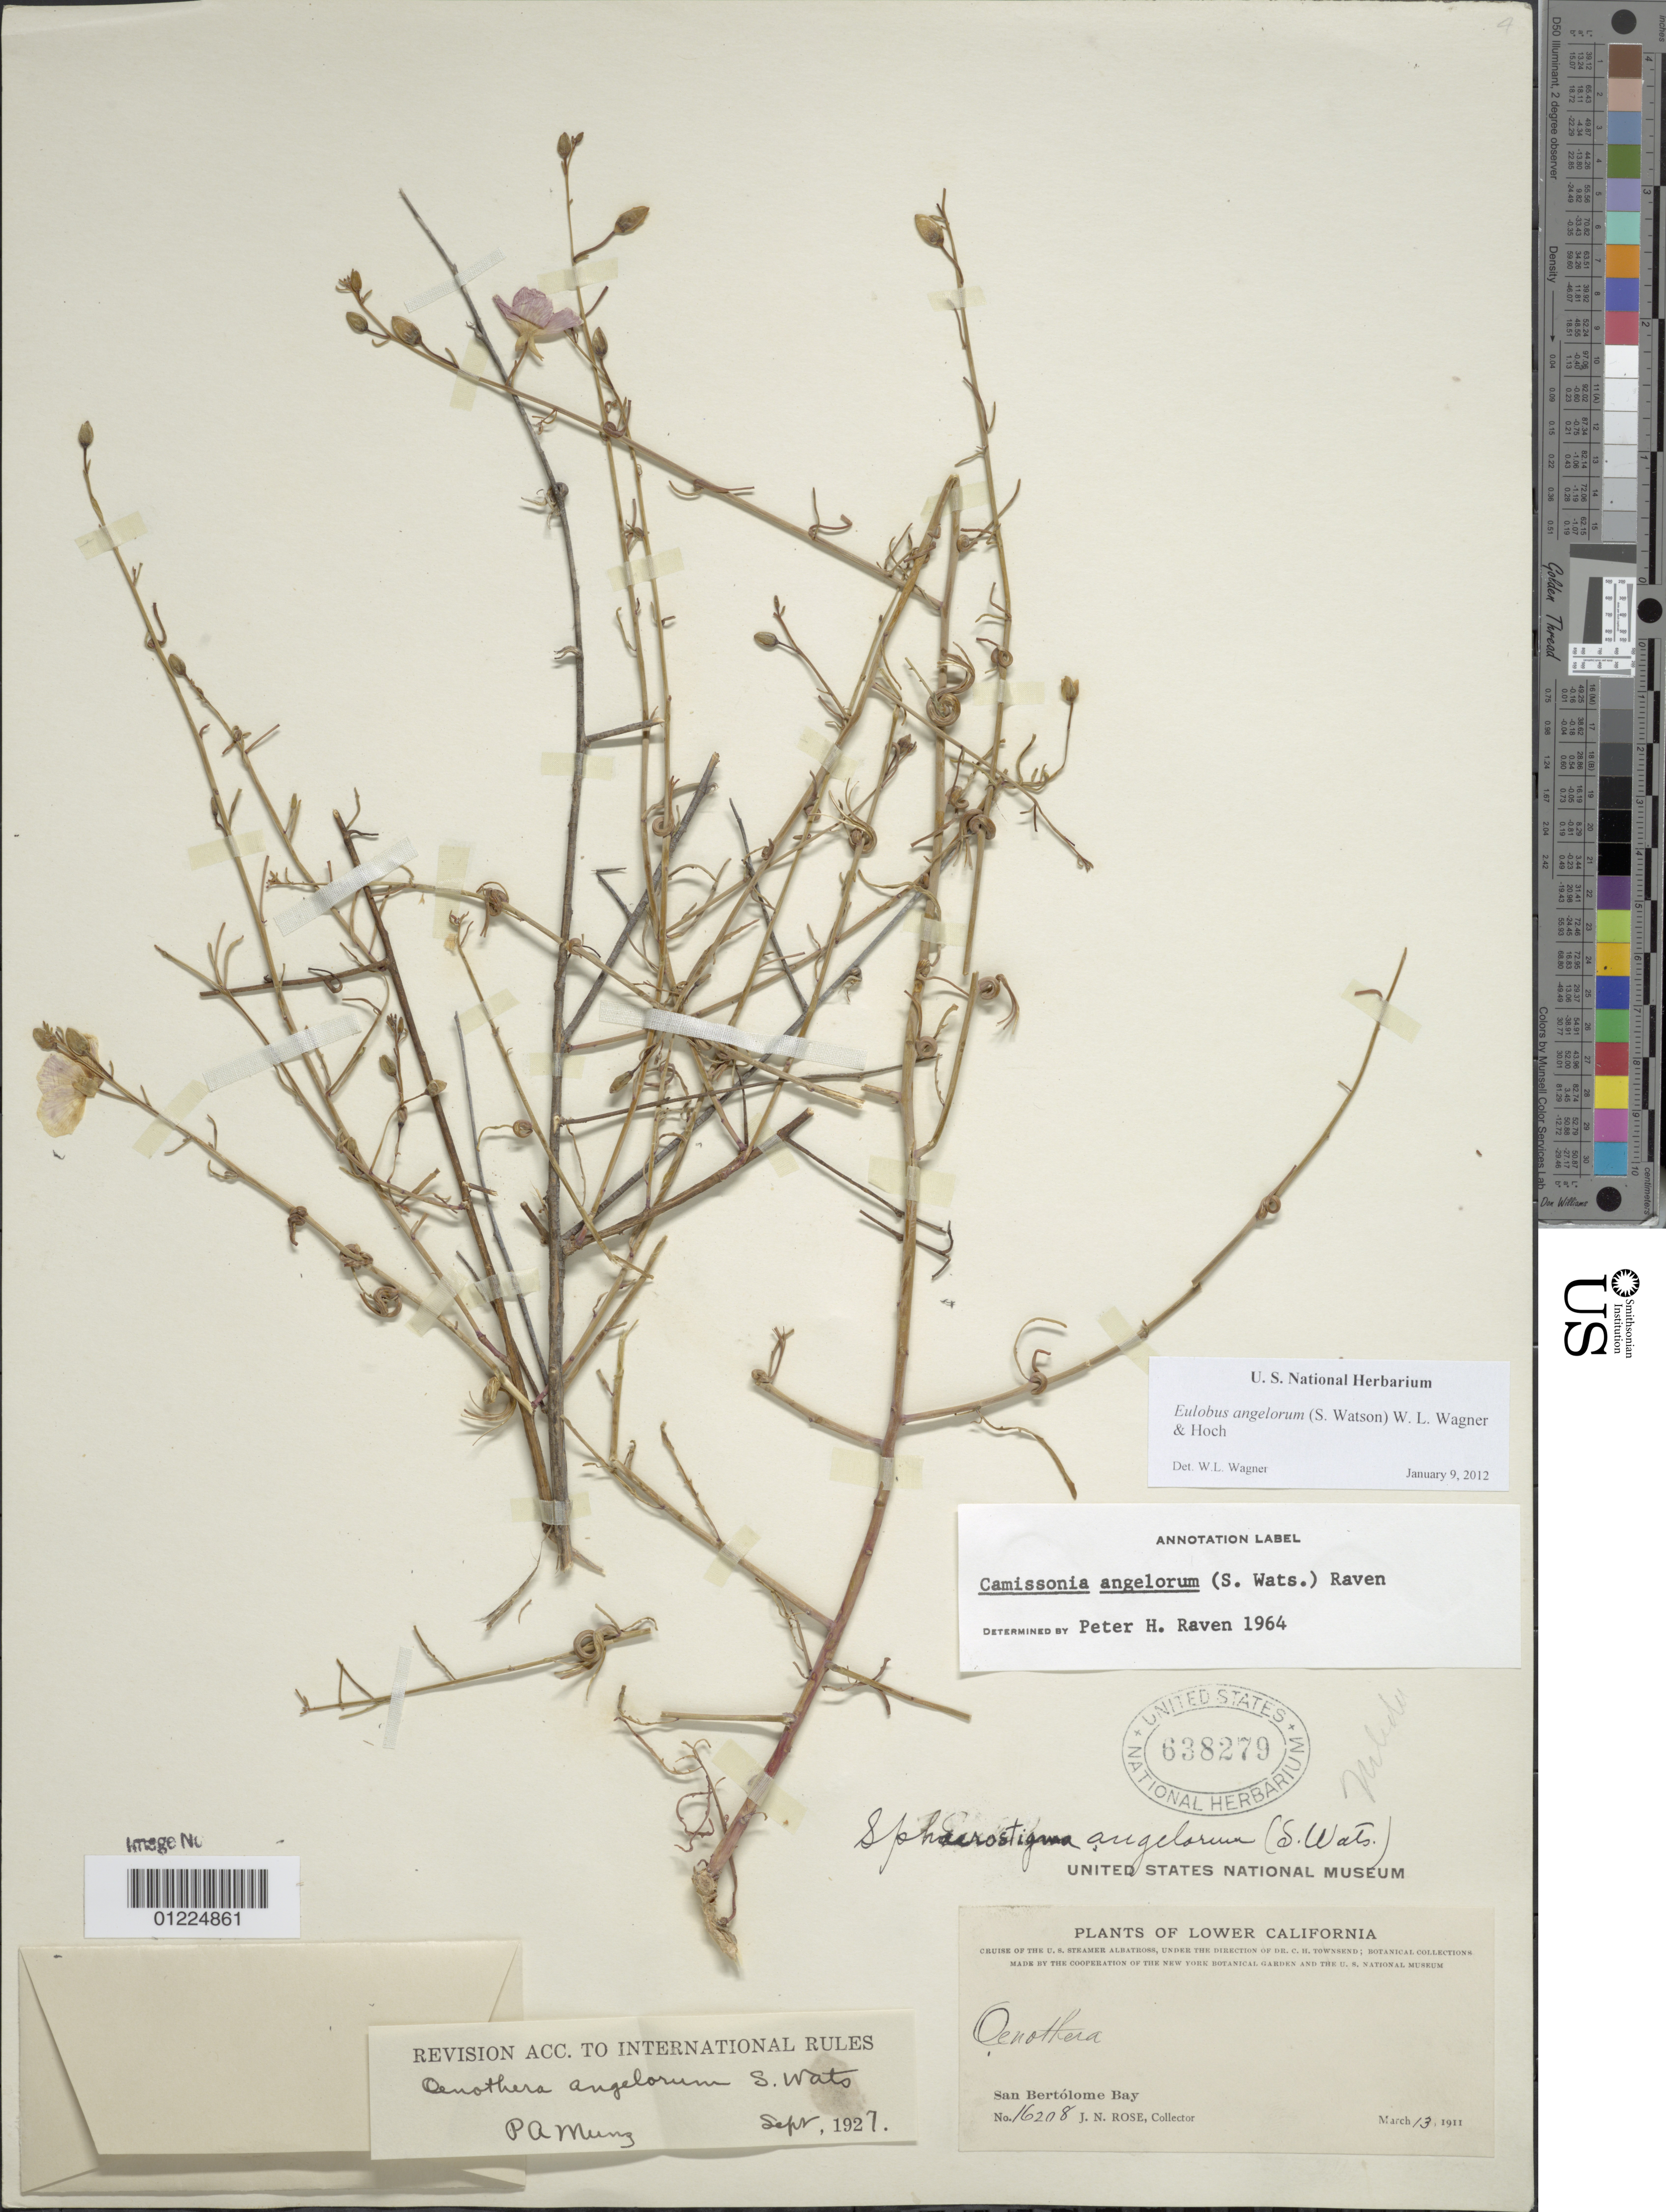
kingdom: Plantae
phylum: Tracheophyta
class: Magnoliopsida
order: Myrtales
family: Onagraceae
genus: Eulobus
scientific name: Eulobus angelorum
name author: (S. Watson) W.L. Wagner & Hoch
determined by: Wagner, W. L., (BOT), Smithsonian Institution - National Museum of Natural History (UNITED STATES)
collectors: J. N. Rose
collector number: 16208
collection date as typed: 13 Mar 1911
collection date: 1911-03-13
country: Mexico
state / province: Baja California Sur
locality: San Bartolome Bay.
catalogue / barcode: US 638279